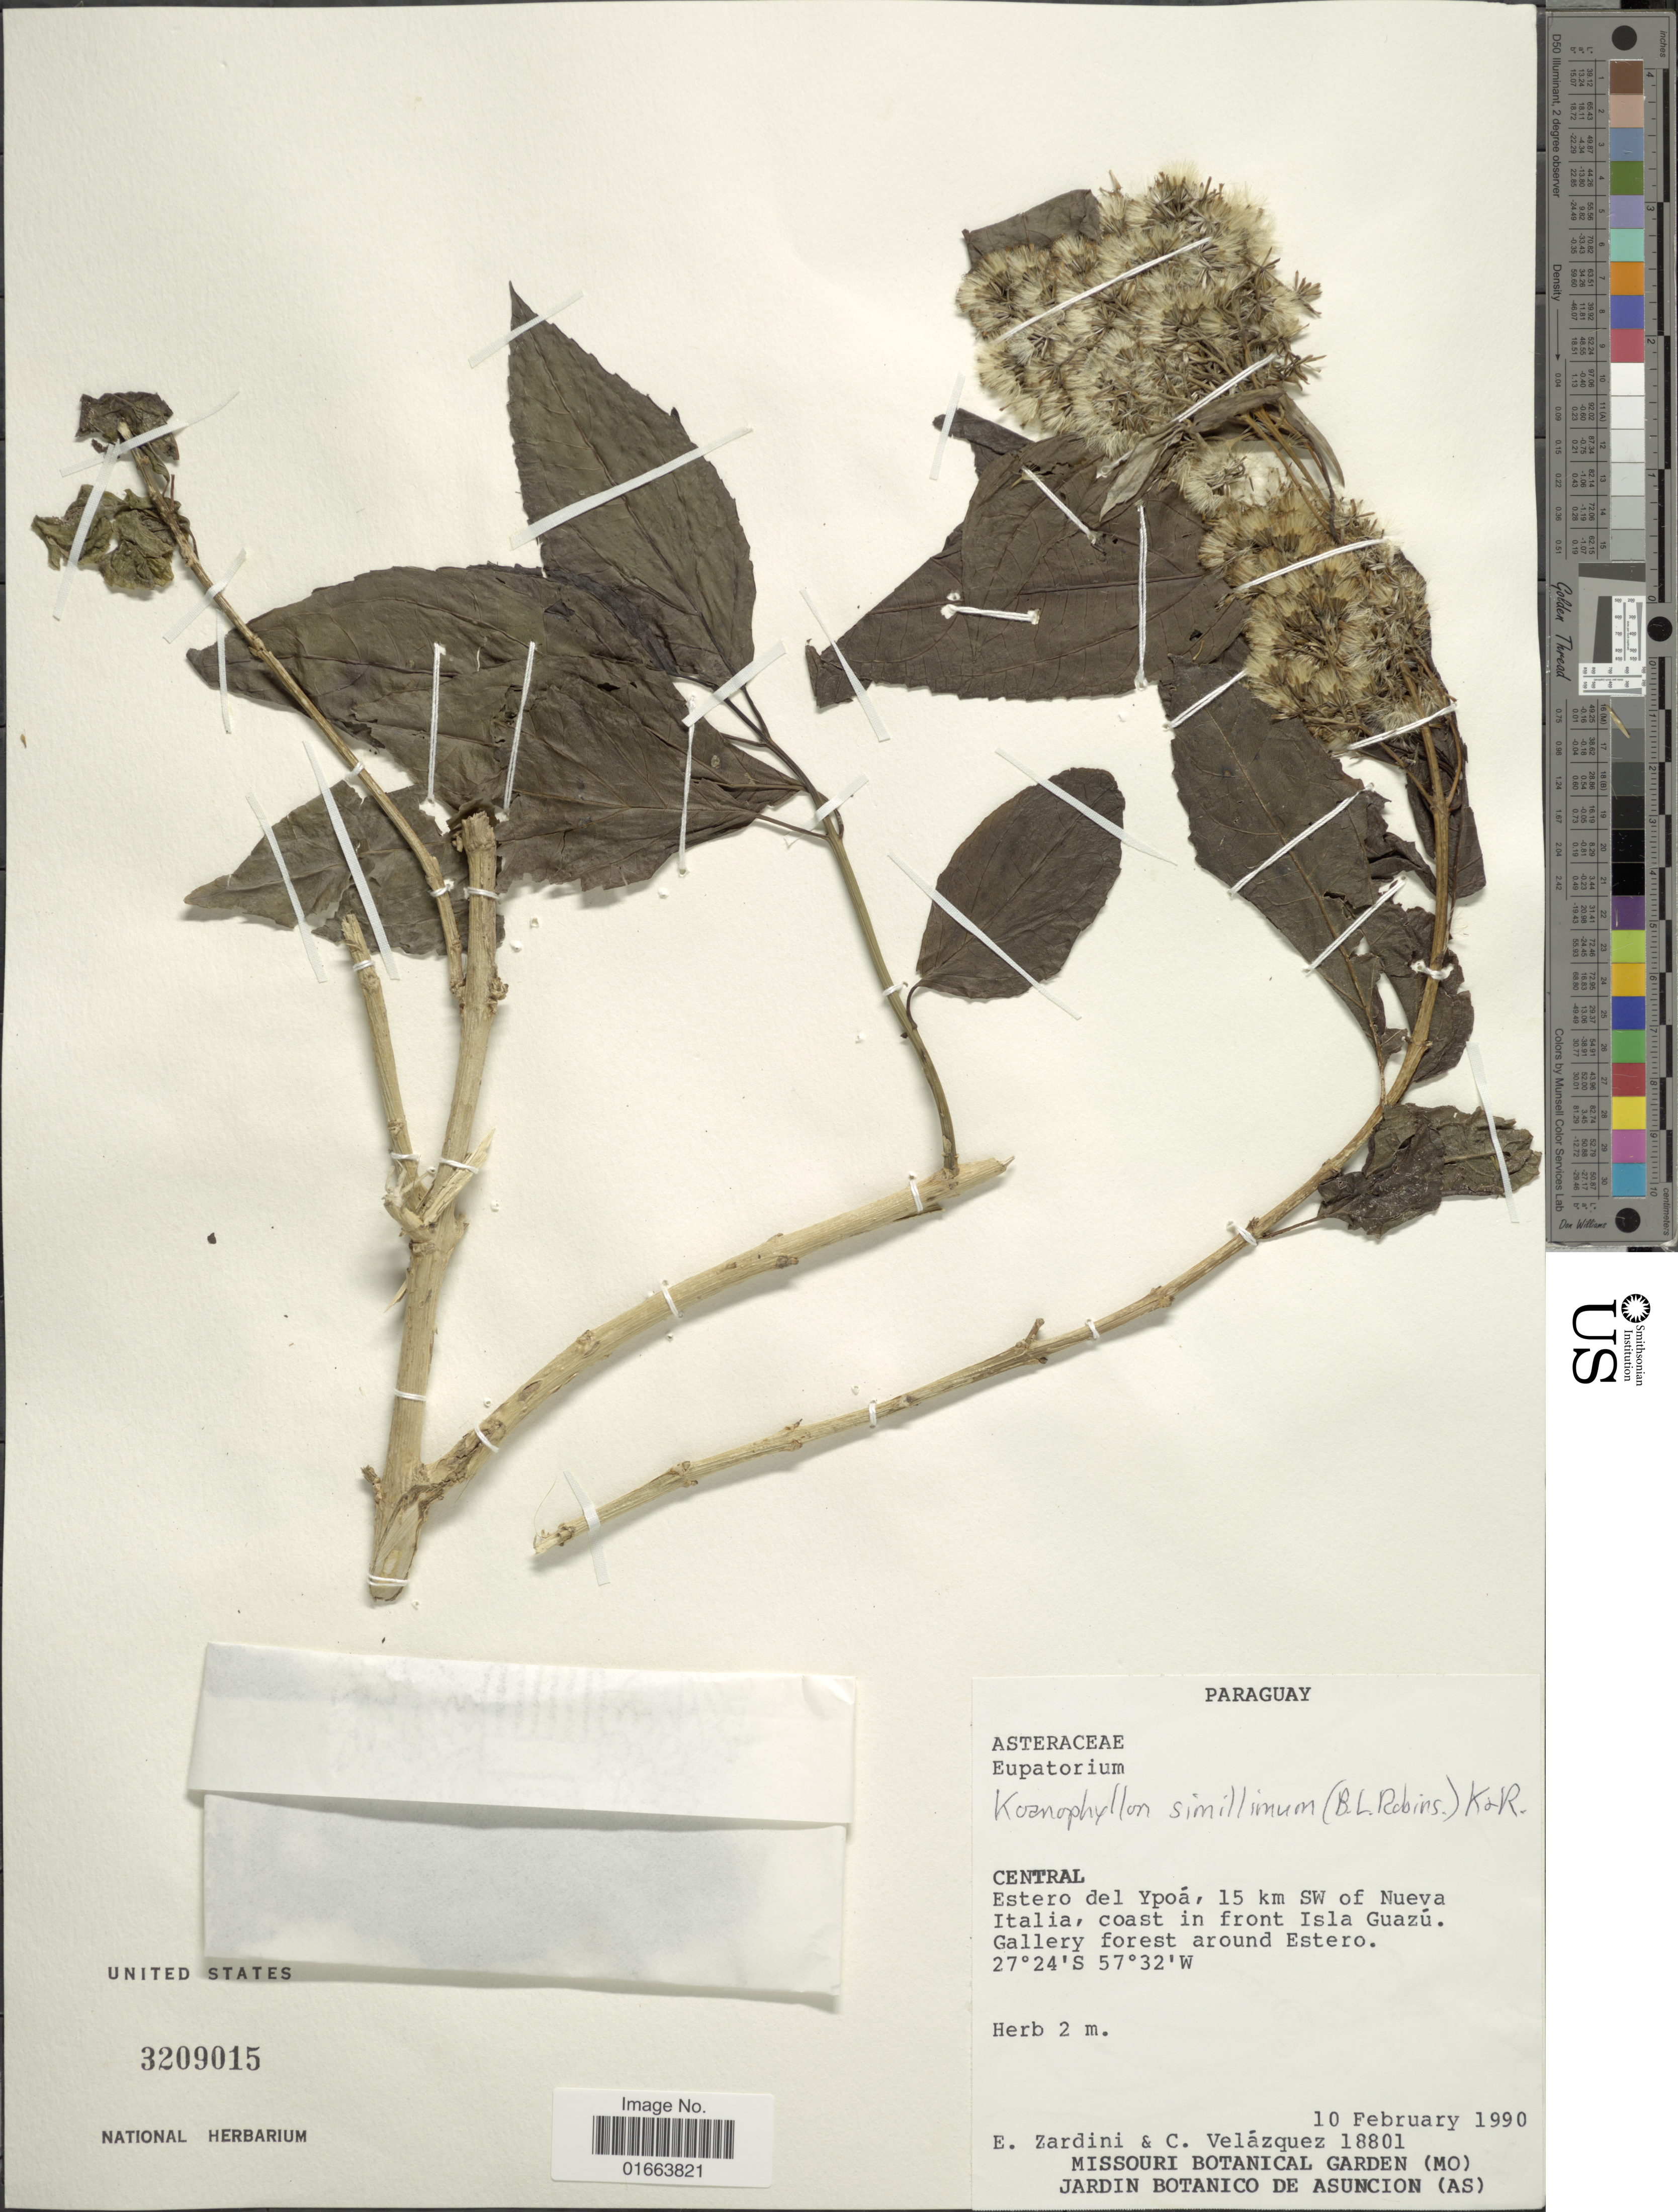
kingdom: Plantae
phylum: Tracheophyta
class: Magnoliopsida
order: Asterales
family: Asteraceae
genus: Koanophyllon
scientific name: Koanophyllon simillimum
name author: (B.L. Rob.) R.M. King & H. Rob.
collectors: E. M. Zardini & C. Velásquez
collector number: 18801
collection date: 1990-02-10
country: Paraguay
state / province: Central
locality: Estero del Ypoá, 15 km SW of Nueva Italia, coast in front Isla Guazú. Gallery forest around Estero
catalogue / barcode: US 3209015